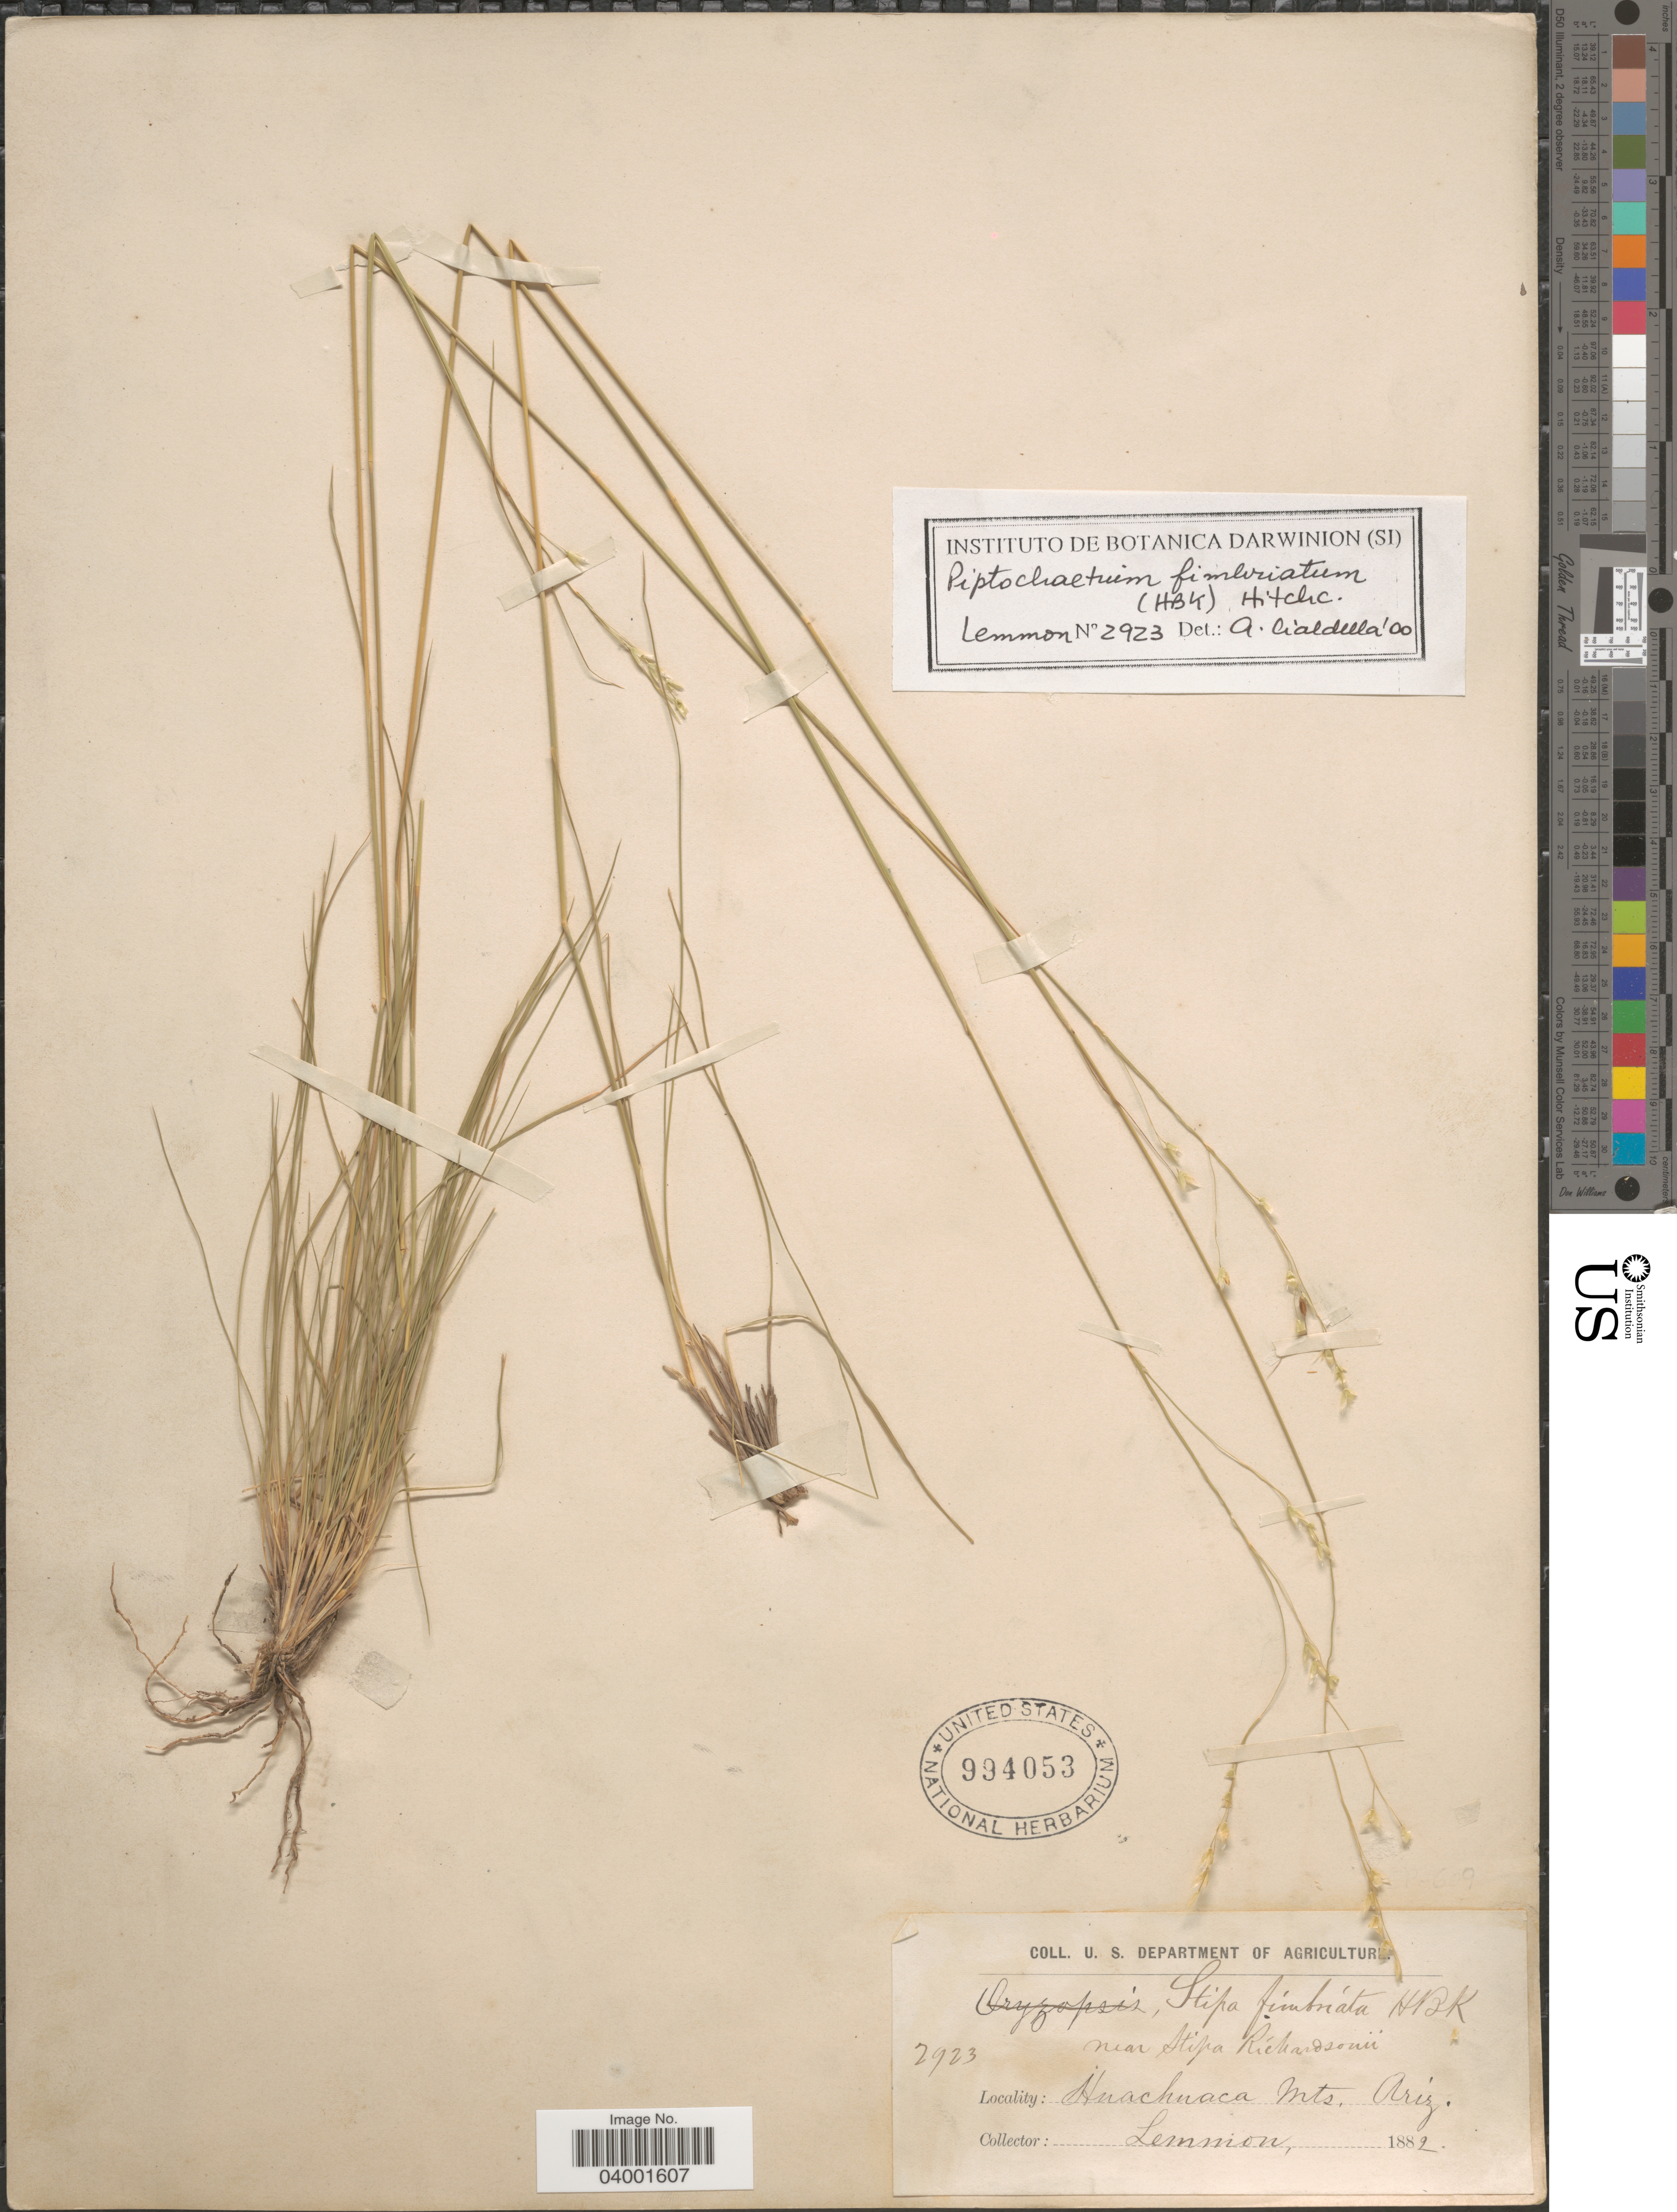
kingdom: Plantae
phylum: Tracheophyta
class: Liliopsida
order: Poales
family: Poaceae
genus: Piptochaetium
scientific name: Piptochaetium fimbriatum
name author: (Kunth) Hitchc.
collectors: -- Lemmon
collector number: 2923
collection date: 1882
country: United States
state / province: Arizona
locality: Huachuaca Mts.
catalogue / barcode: US 994053